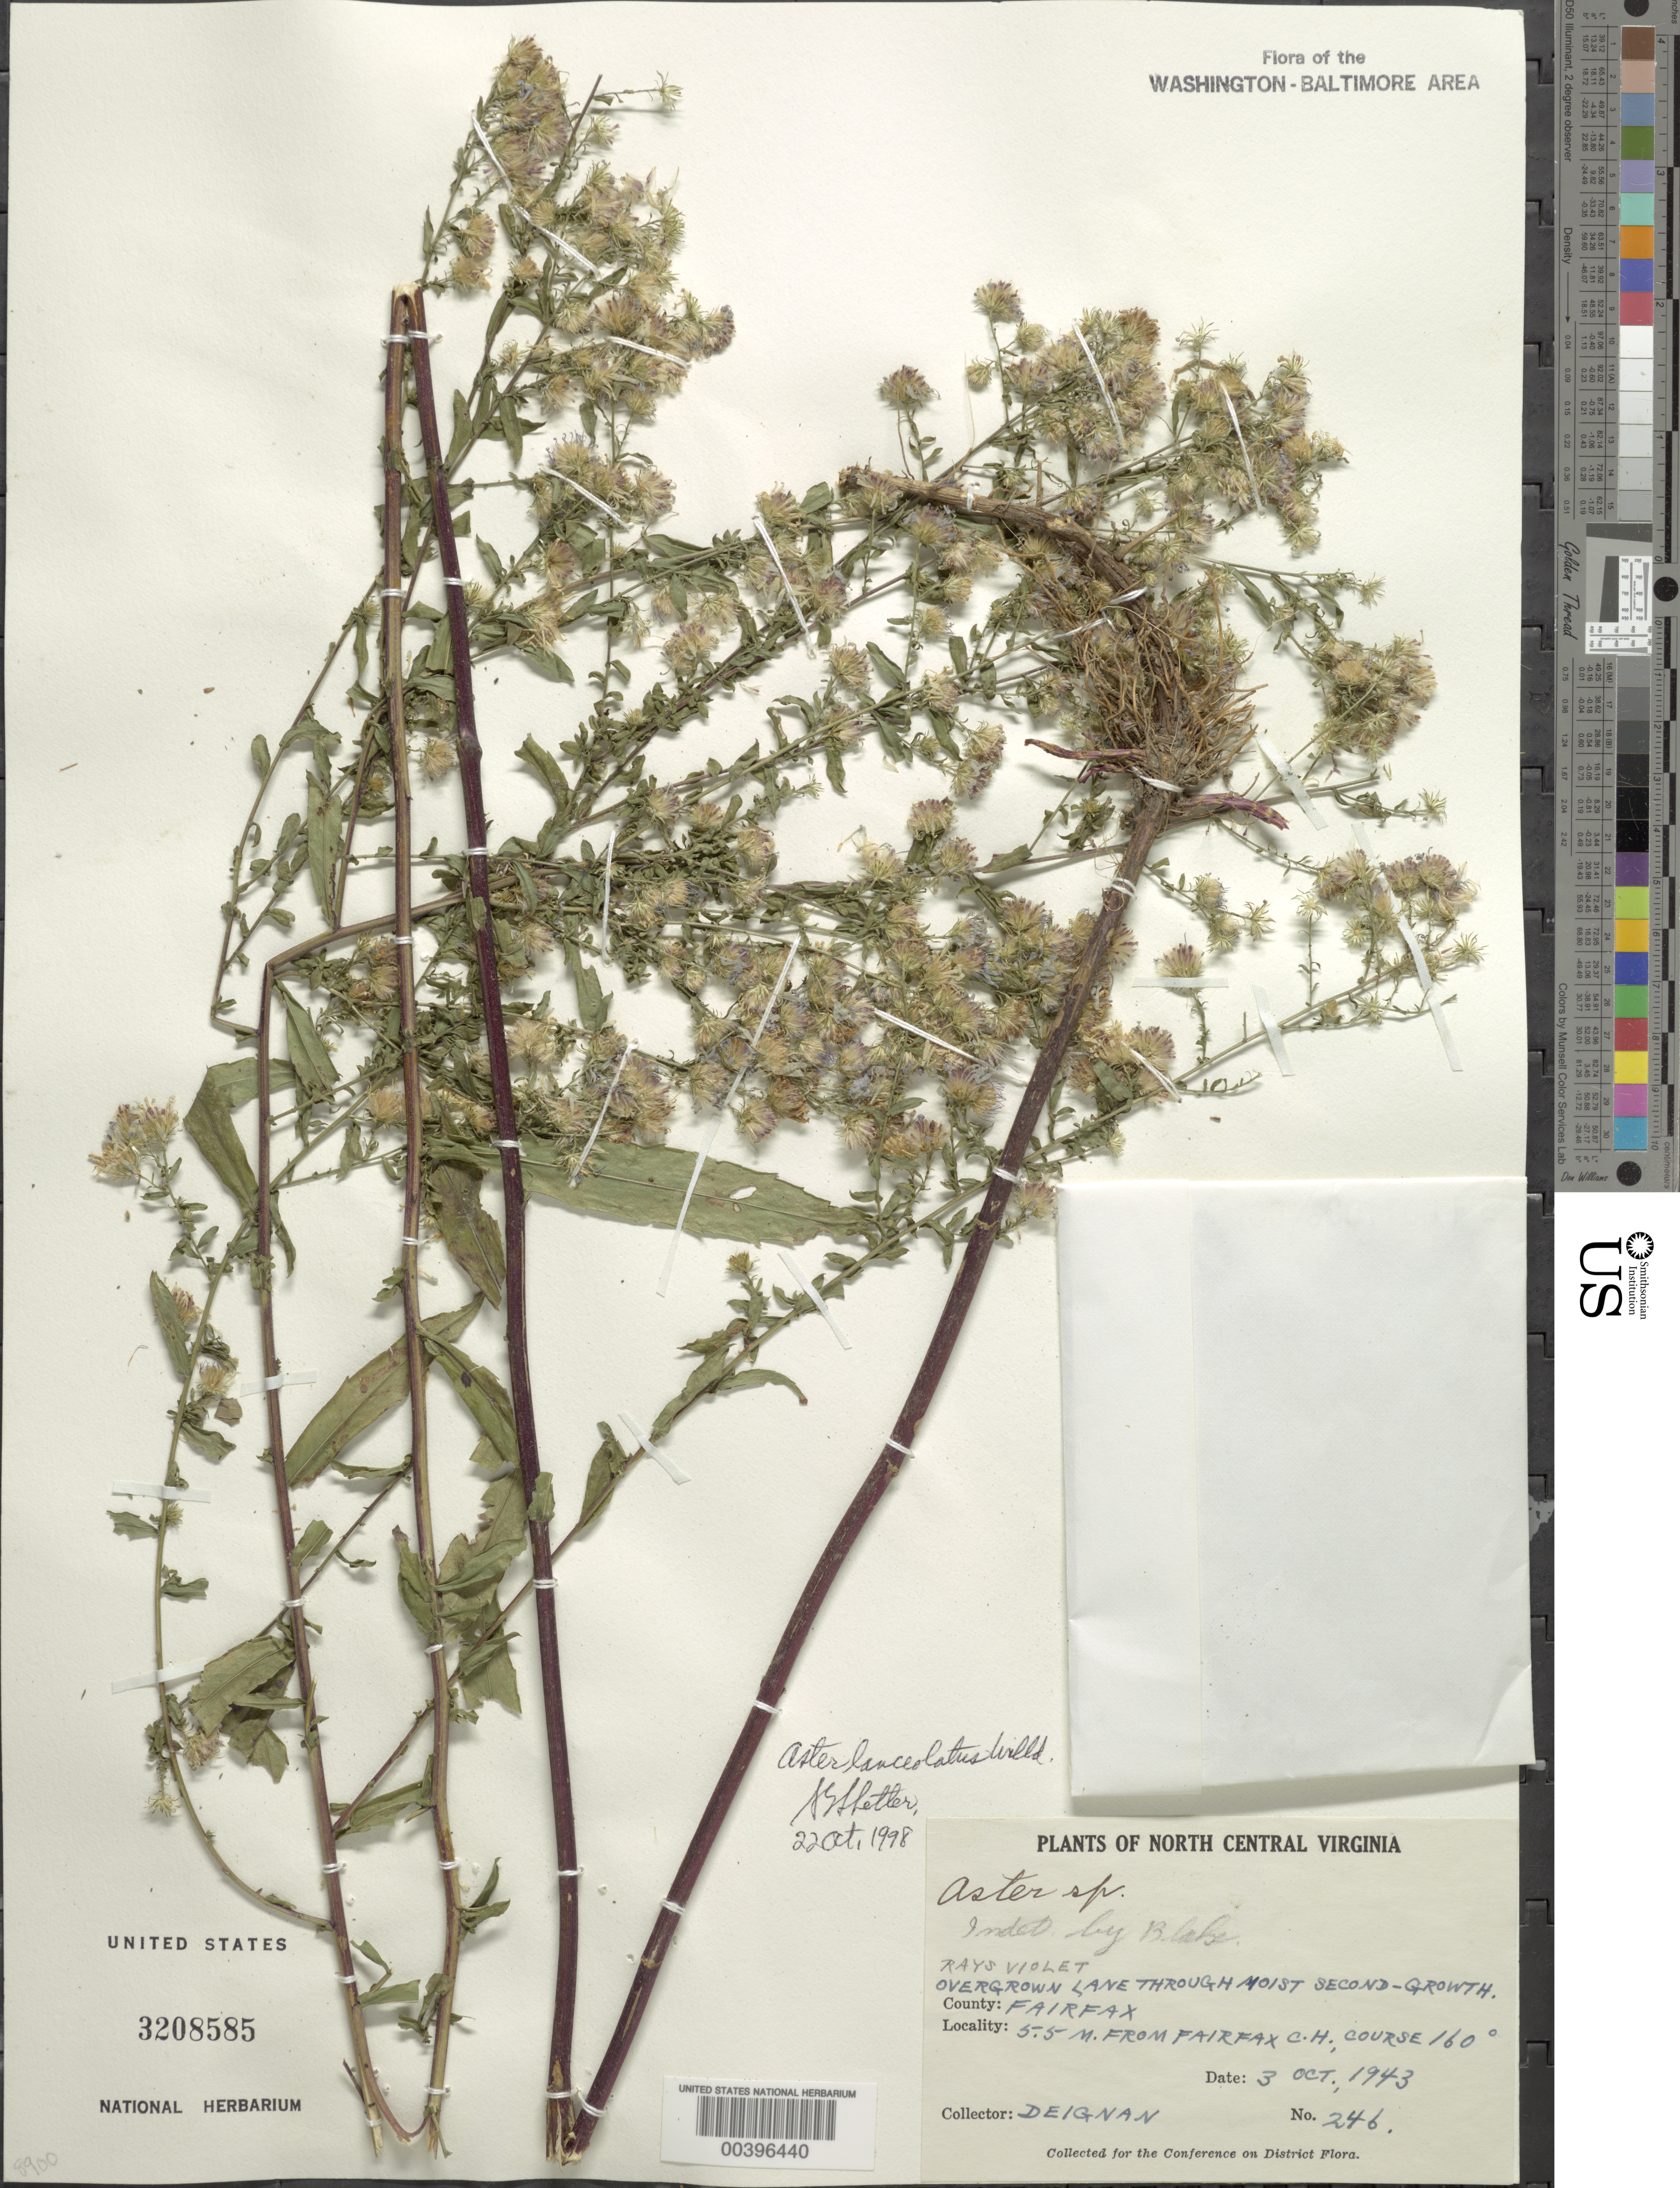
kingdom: Plantae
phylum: Tracheophyta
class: Magnoliopsida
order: Asterales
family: Asteraceae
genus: Symphyotrichum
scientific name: Symphyotrichum lanceolatum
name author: (Willd.) G.L. Nesom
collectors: H. Deignan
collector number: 246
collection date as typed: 03 Oct 1943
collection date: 1943-10-03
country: United States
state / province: Virginia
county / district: Fairfax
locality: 5.5 M from Fairfax County Court House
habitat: Moist second-growth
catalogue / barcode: US 3208585